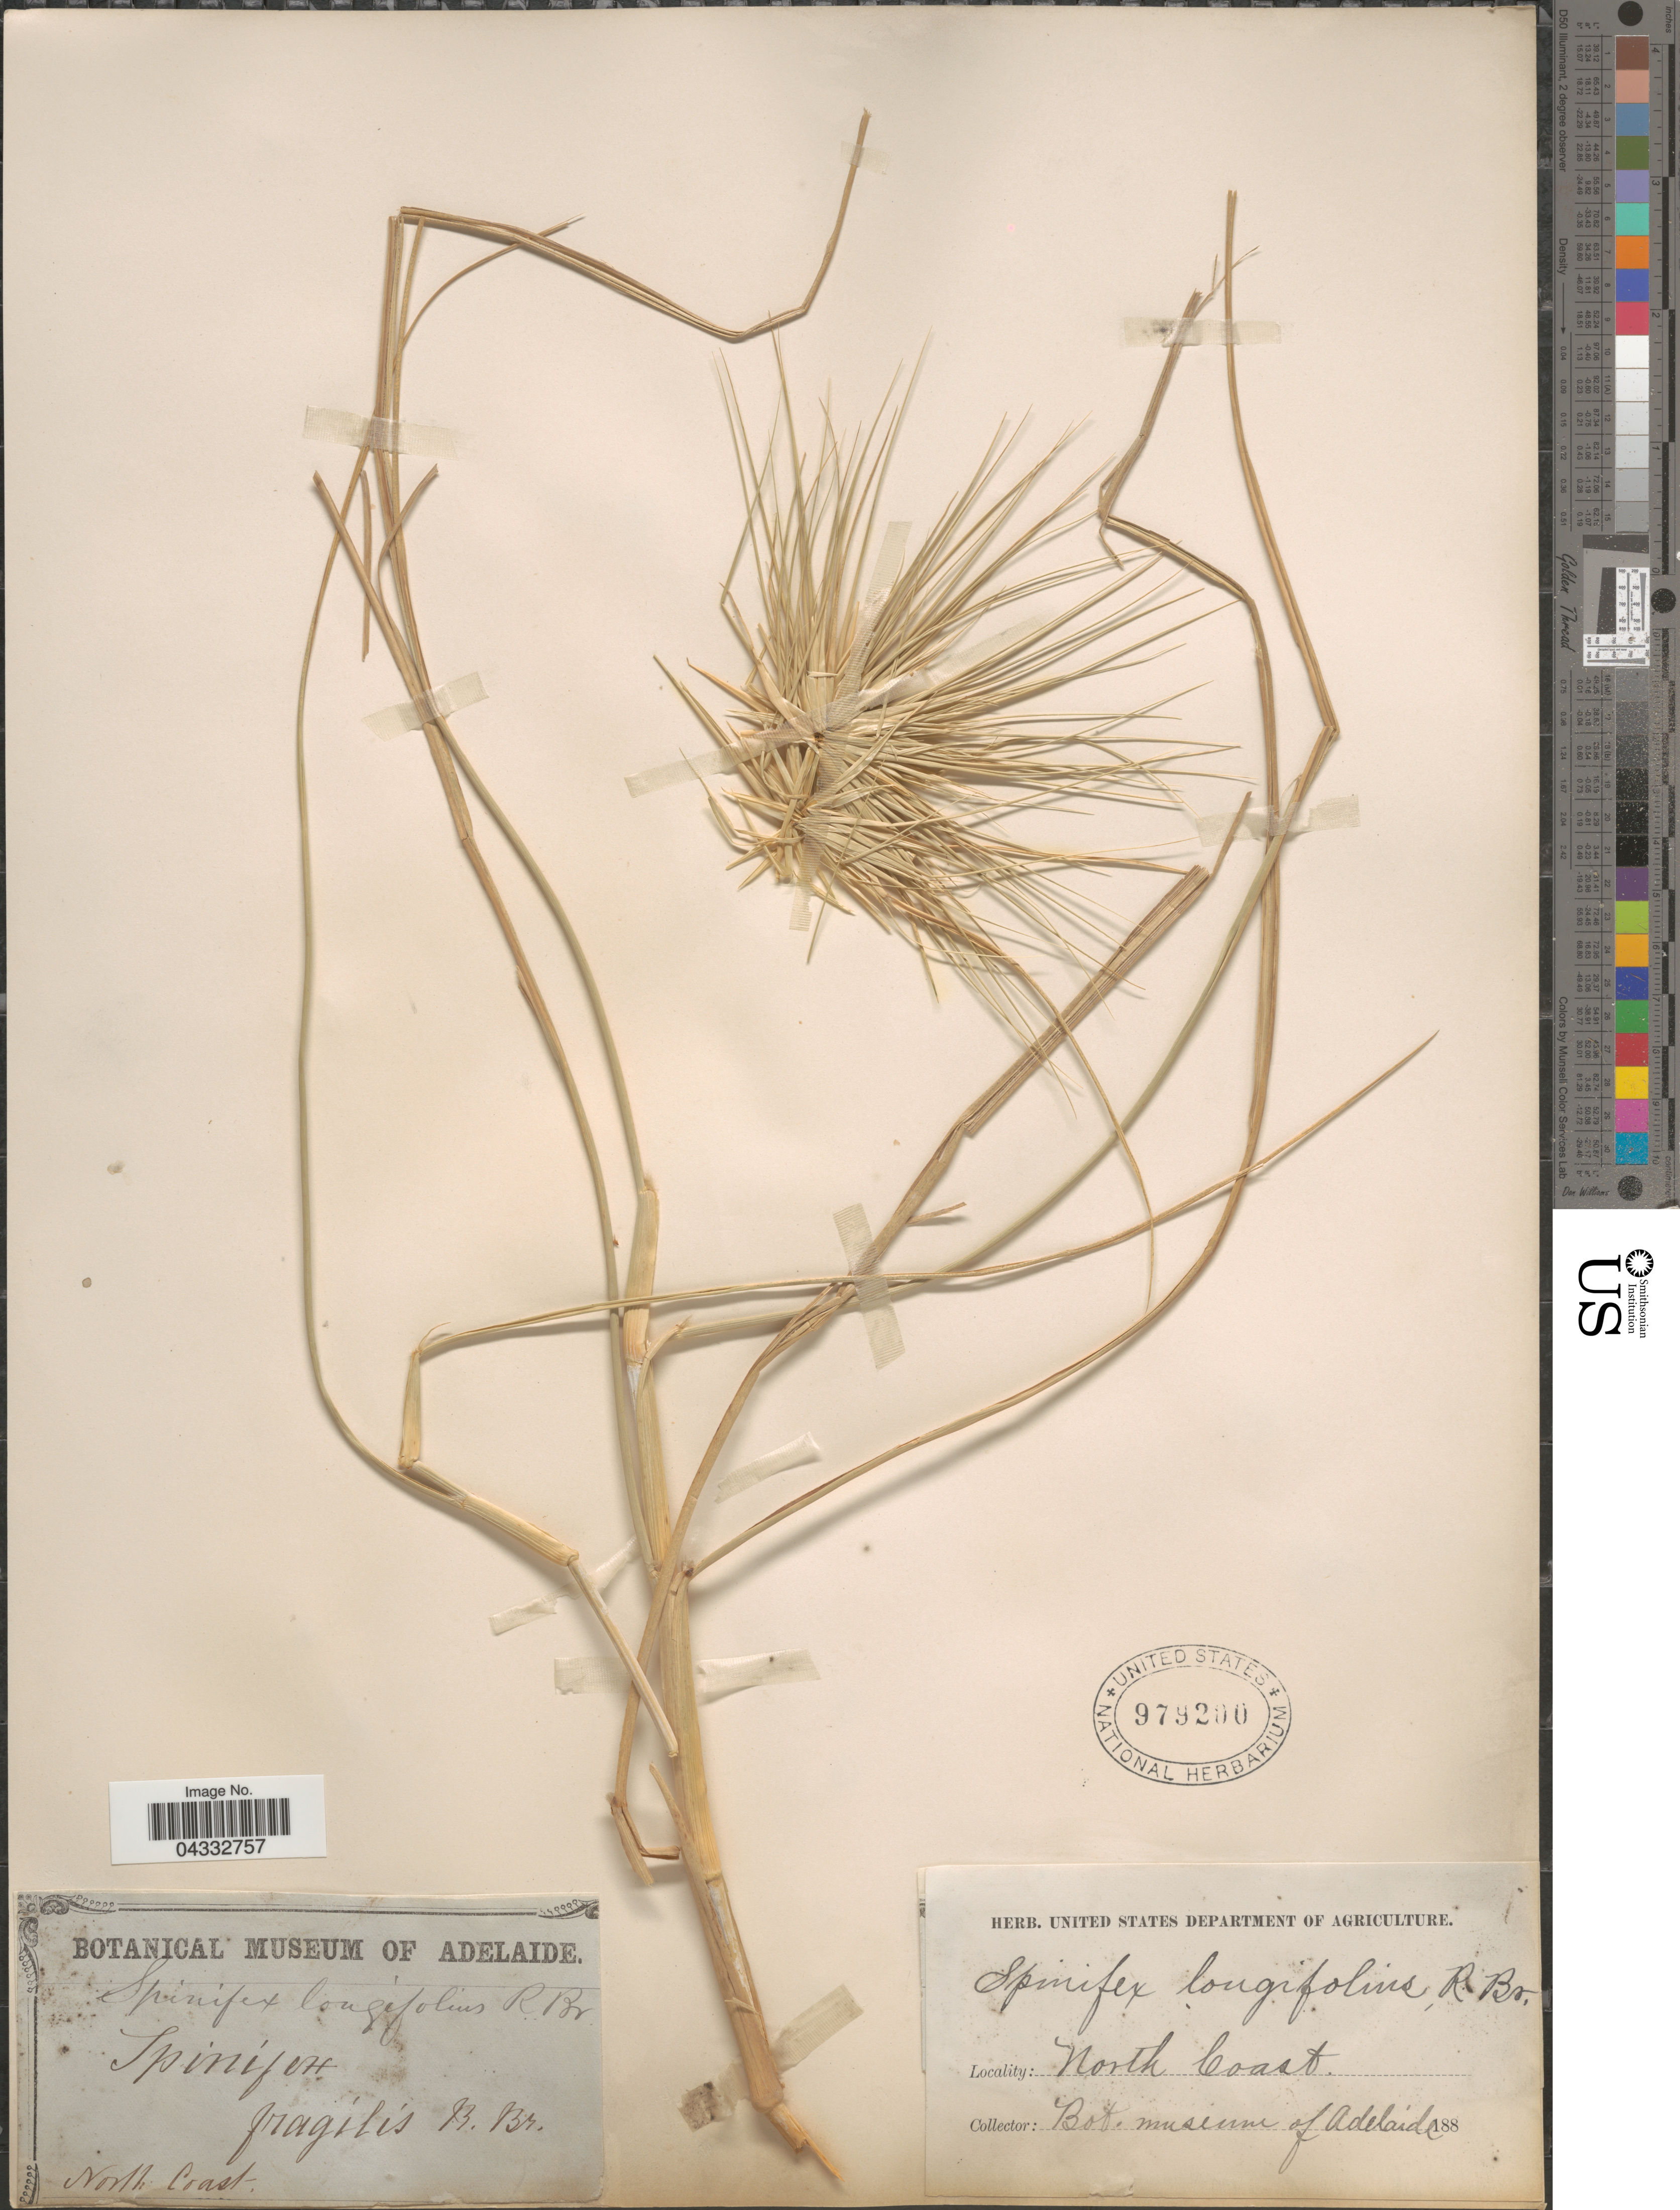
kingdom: Plantae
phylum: Tracheophyta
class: Liliopsida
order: Poales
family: Poaceae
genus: Spinifex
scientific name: Spinifex longifolius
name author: R. Br.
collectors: Botanical Museum of Adelaide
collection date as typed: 188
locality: North Coast.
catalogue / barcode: US 979200